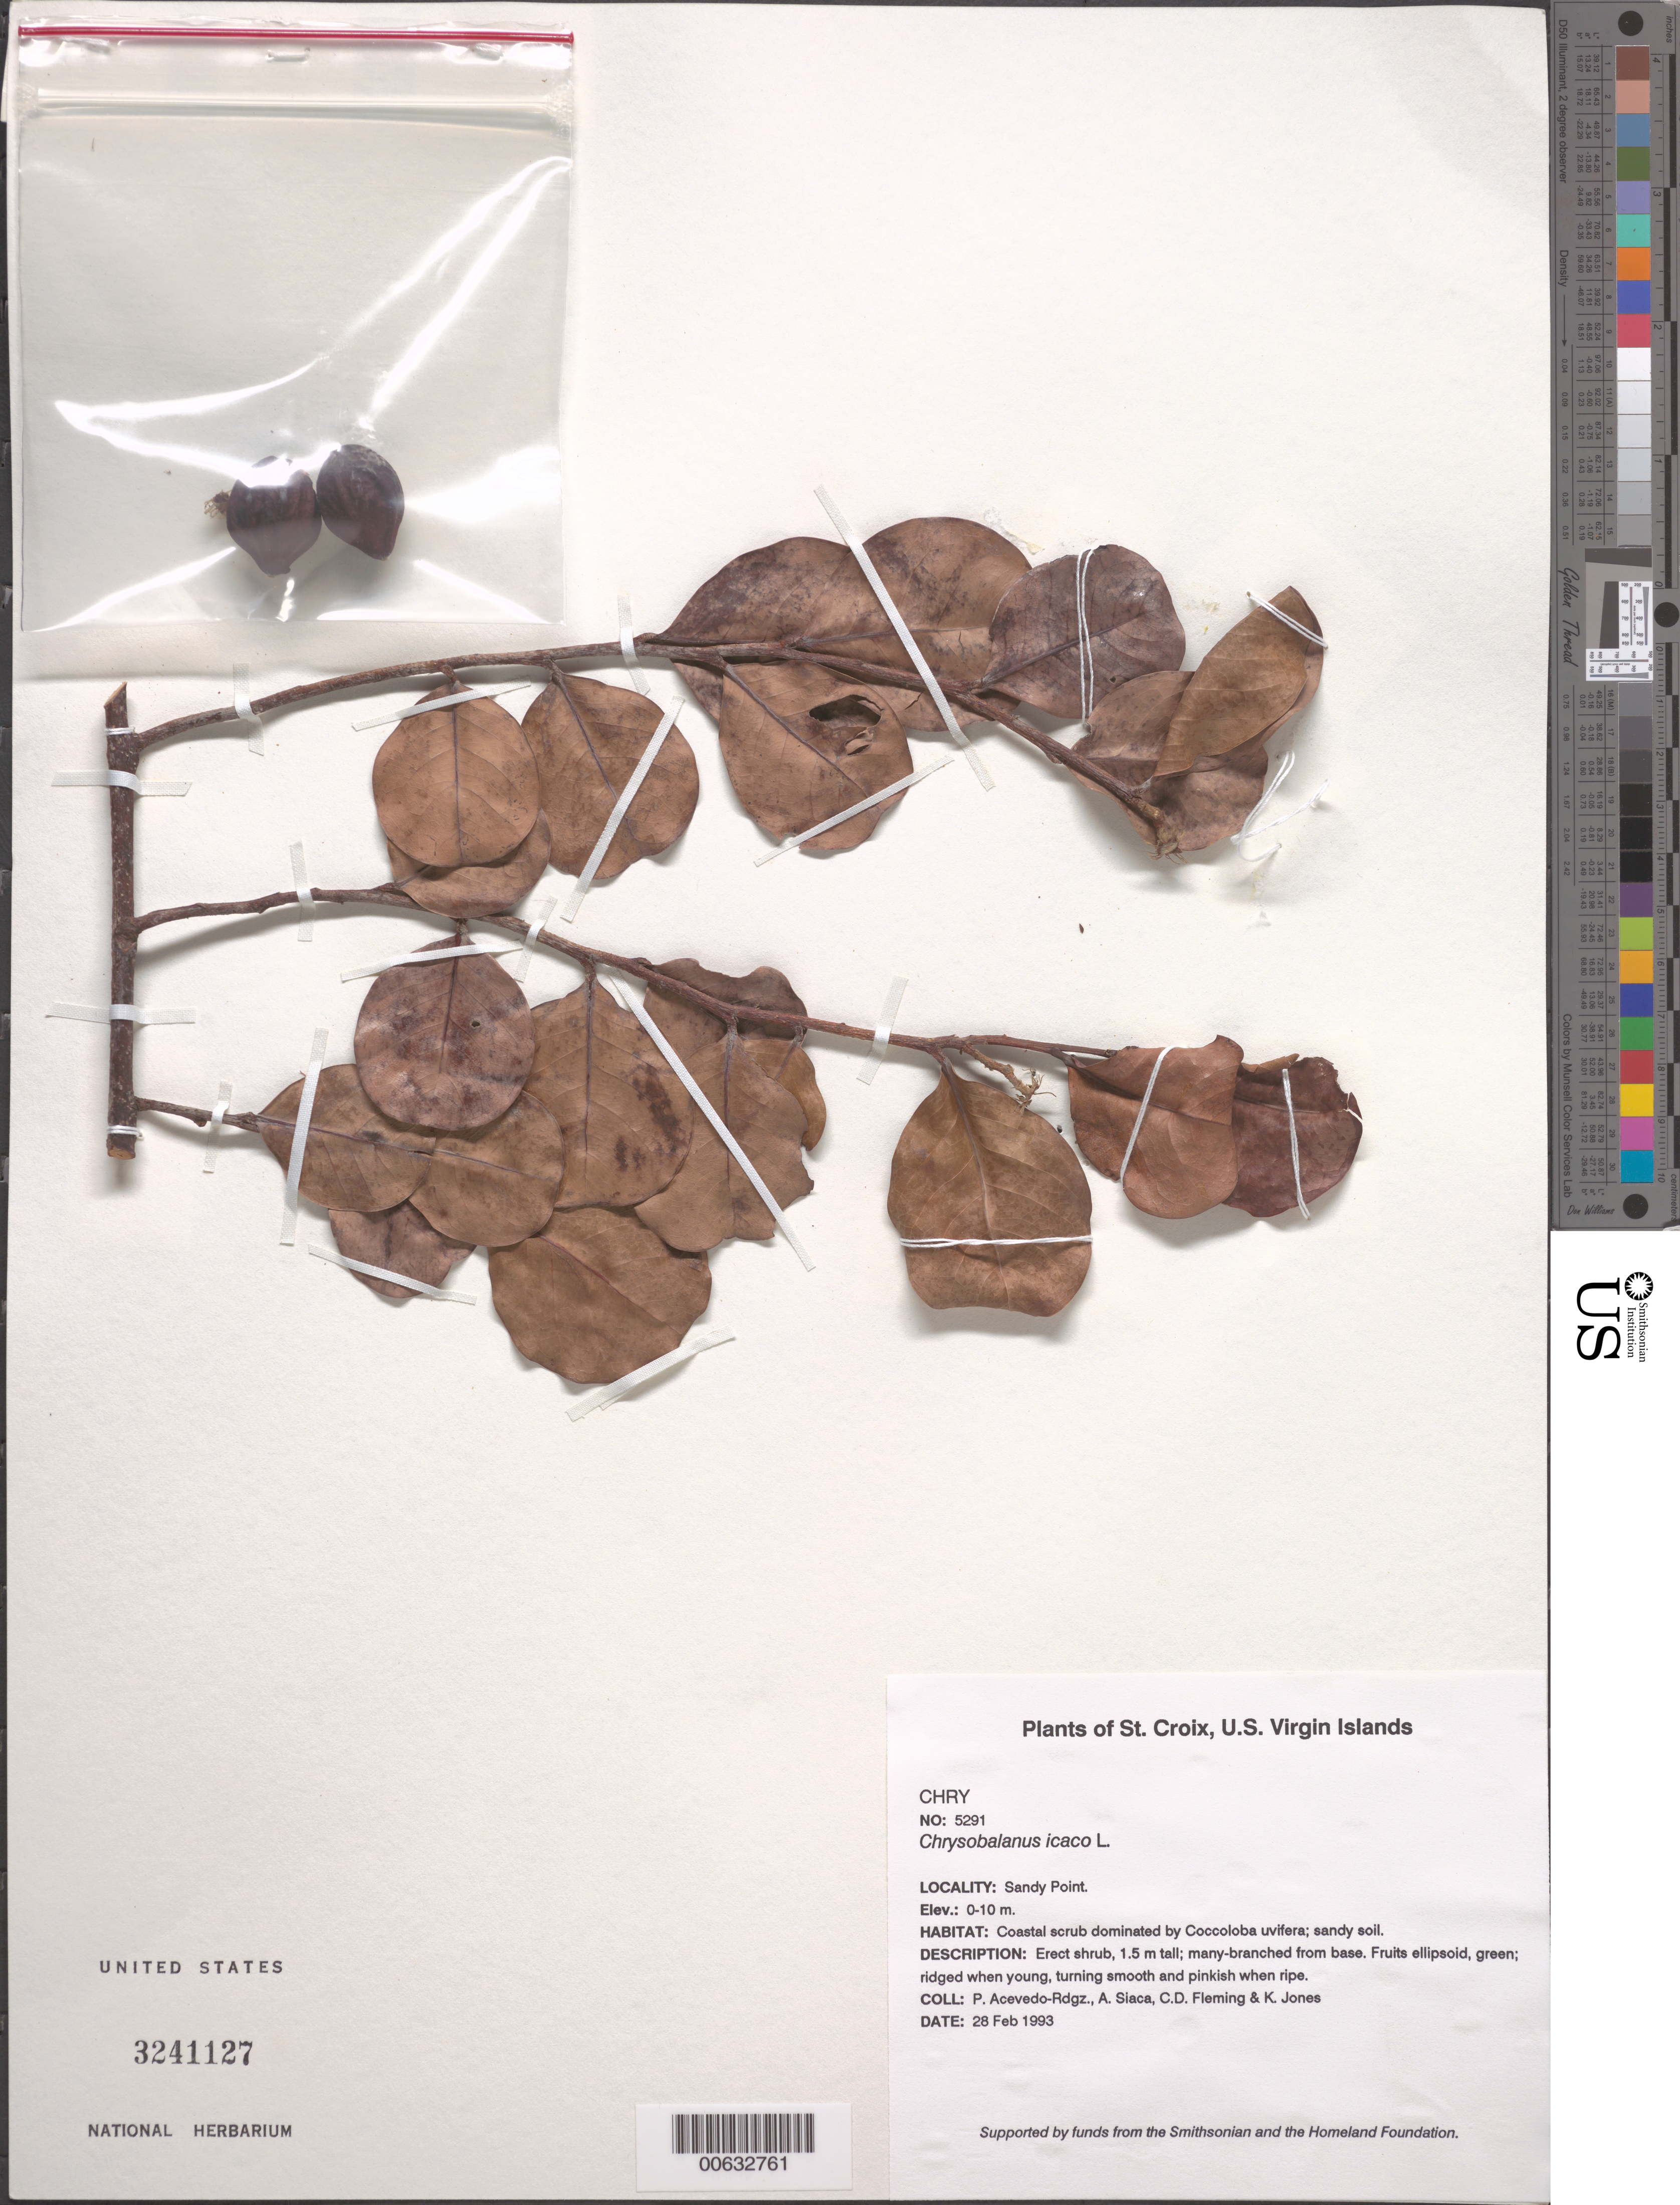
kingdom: Plantae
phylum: Tracheophyta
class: Magnoliopsida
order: Malpighiales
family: Chrysobalanaceae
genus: Chrysobalanus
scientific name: Chrysobalanus icaco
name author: L.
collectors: P. Acevedo-Rodr., A. Siaca, C. Fleming & K. Jones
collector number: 5291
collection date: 1993-02-28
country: U.S. Virgin Islands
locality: St. Croix. Sandy Point.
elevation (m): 0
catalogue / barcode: US 3241127